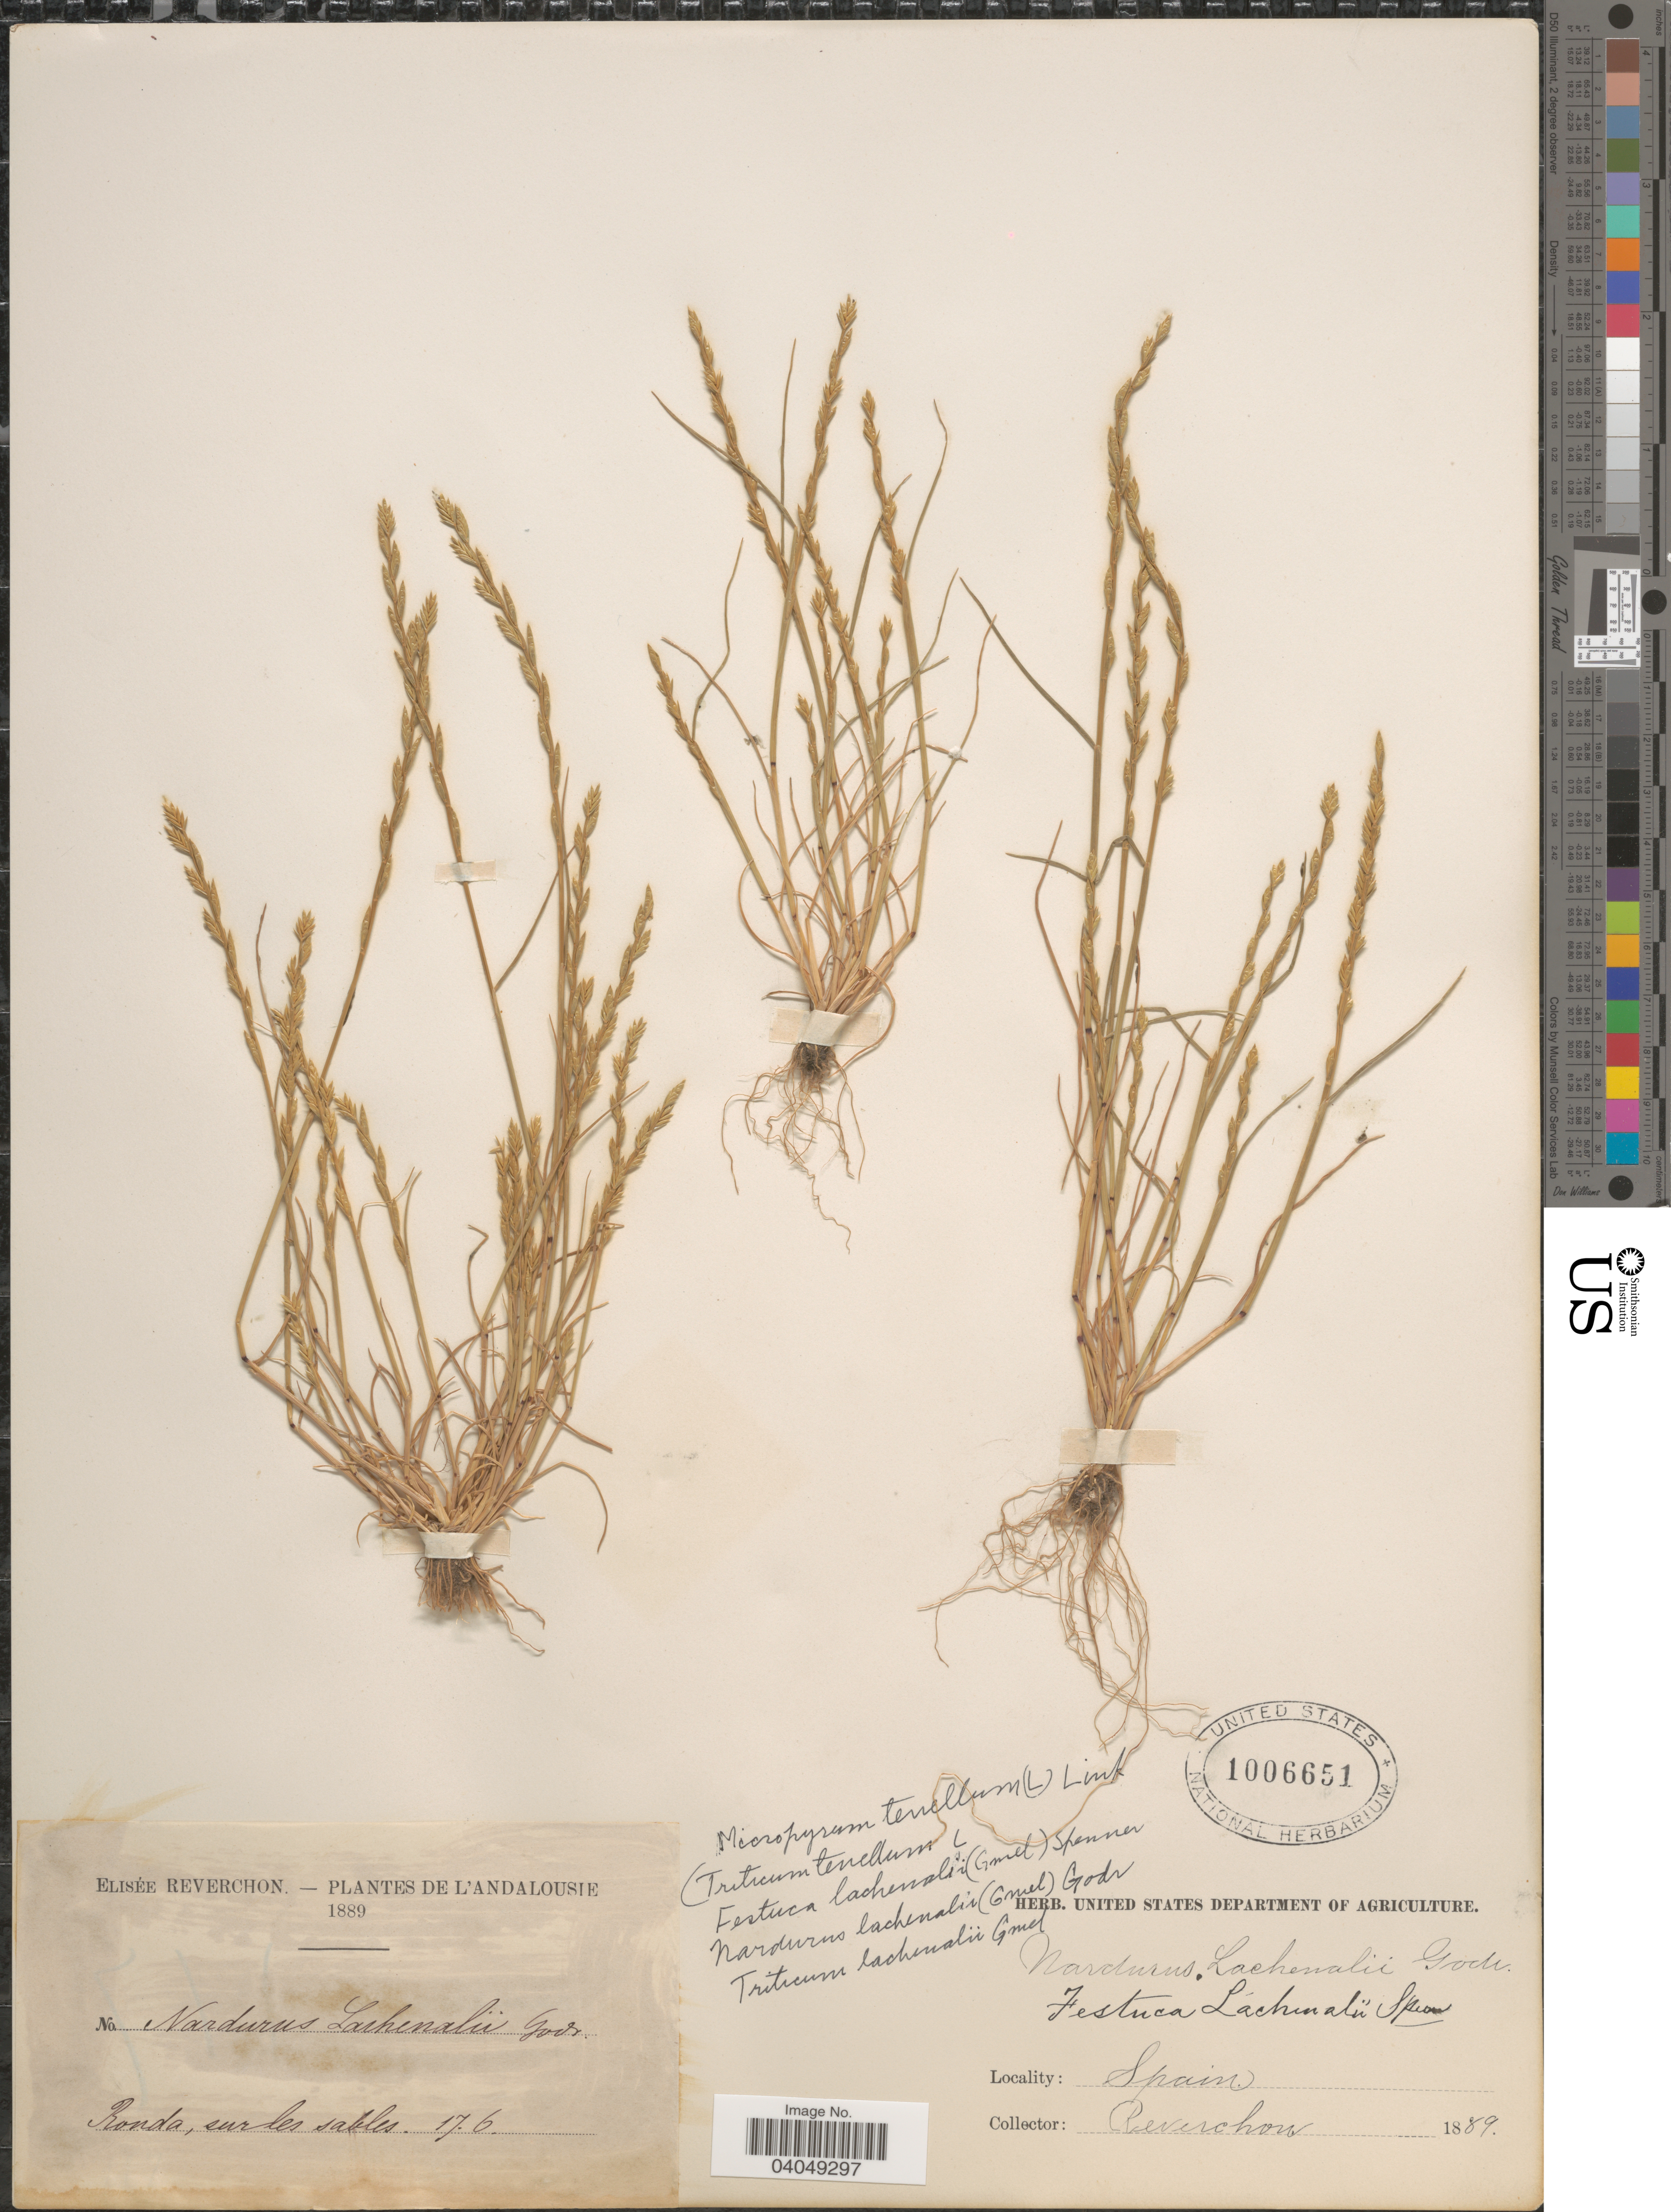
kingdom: Plantae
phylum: Tracheophyta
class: Liliopsida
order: Poales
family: Poaceae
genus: Festuca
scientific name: Festuca lachenalii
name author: Spenn.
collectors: E. Reverchon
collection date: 1889-06-17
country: Spain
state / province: Andalucía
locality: L'Andalousie. Ronda, sur les sables.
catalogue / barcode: US 1006651